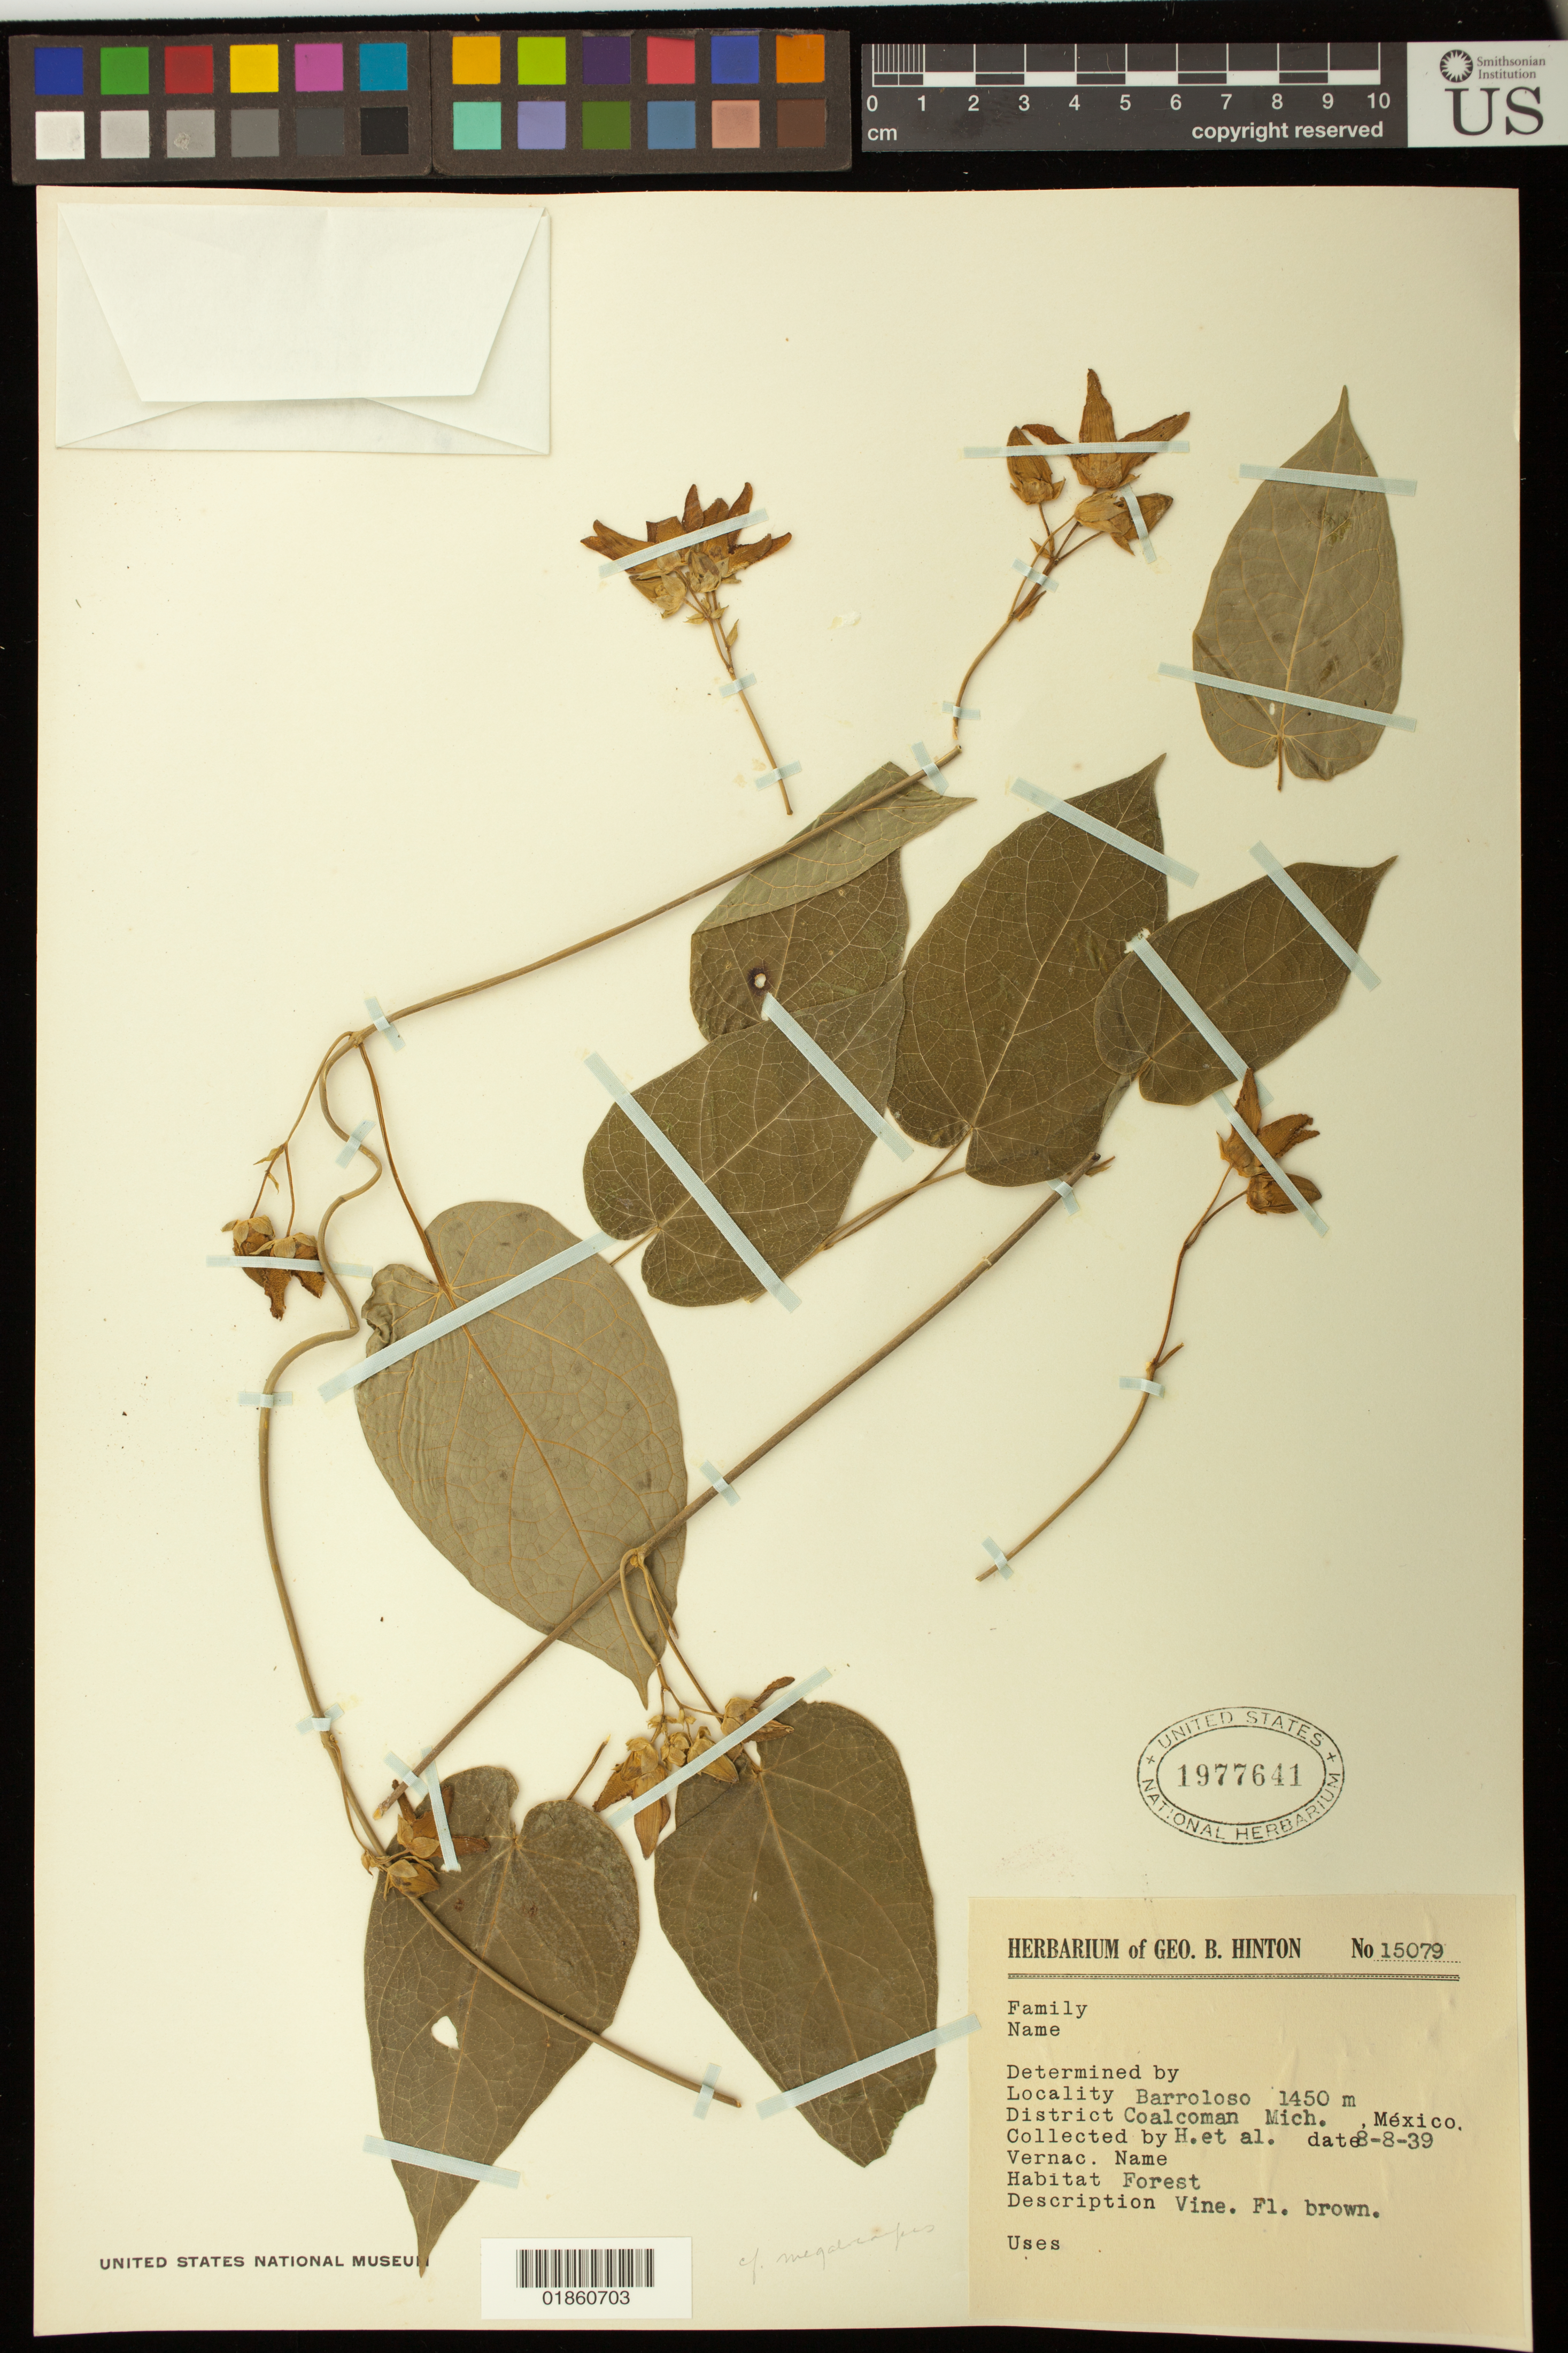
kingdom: Plantae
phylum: Tracheophyta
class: Magnoliopsida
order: Gentianales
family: Apocynaceae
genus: Gonolobus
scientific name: Gonolobus megalocarpus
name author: Paul G. Wilson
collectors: G. B. Hinton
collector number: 15079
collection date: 1939-08-08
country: Mexico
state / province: Michoacán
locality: Barroloso, District Coalcoman Mich.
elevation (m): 1450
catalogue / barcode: US 1977641